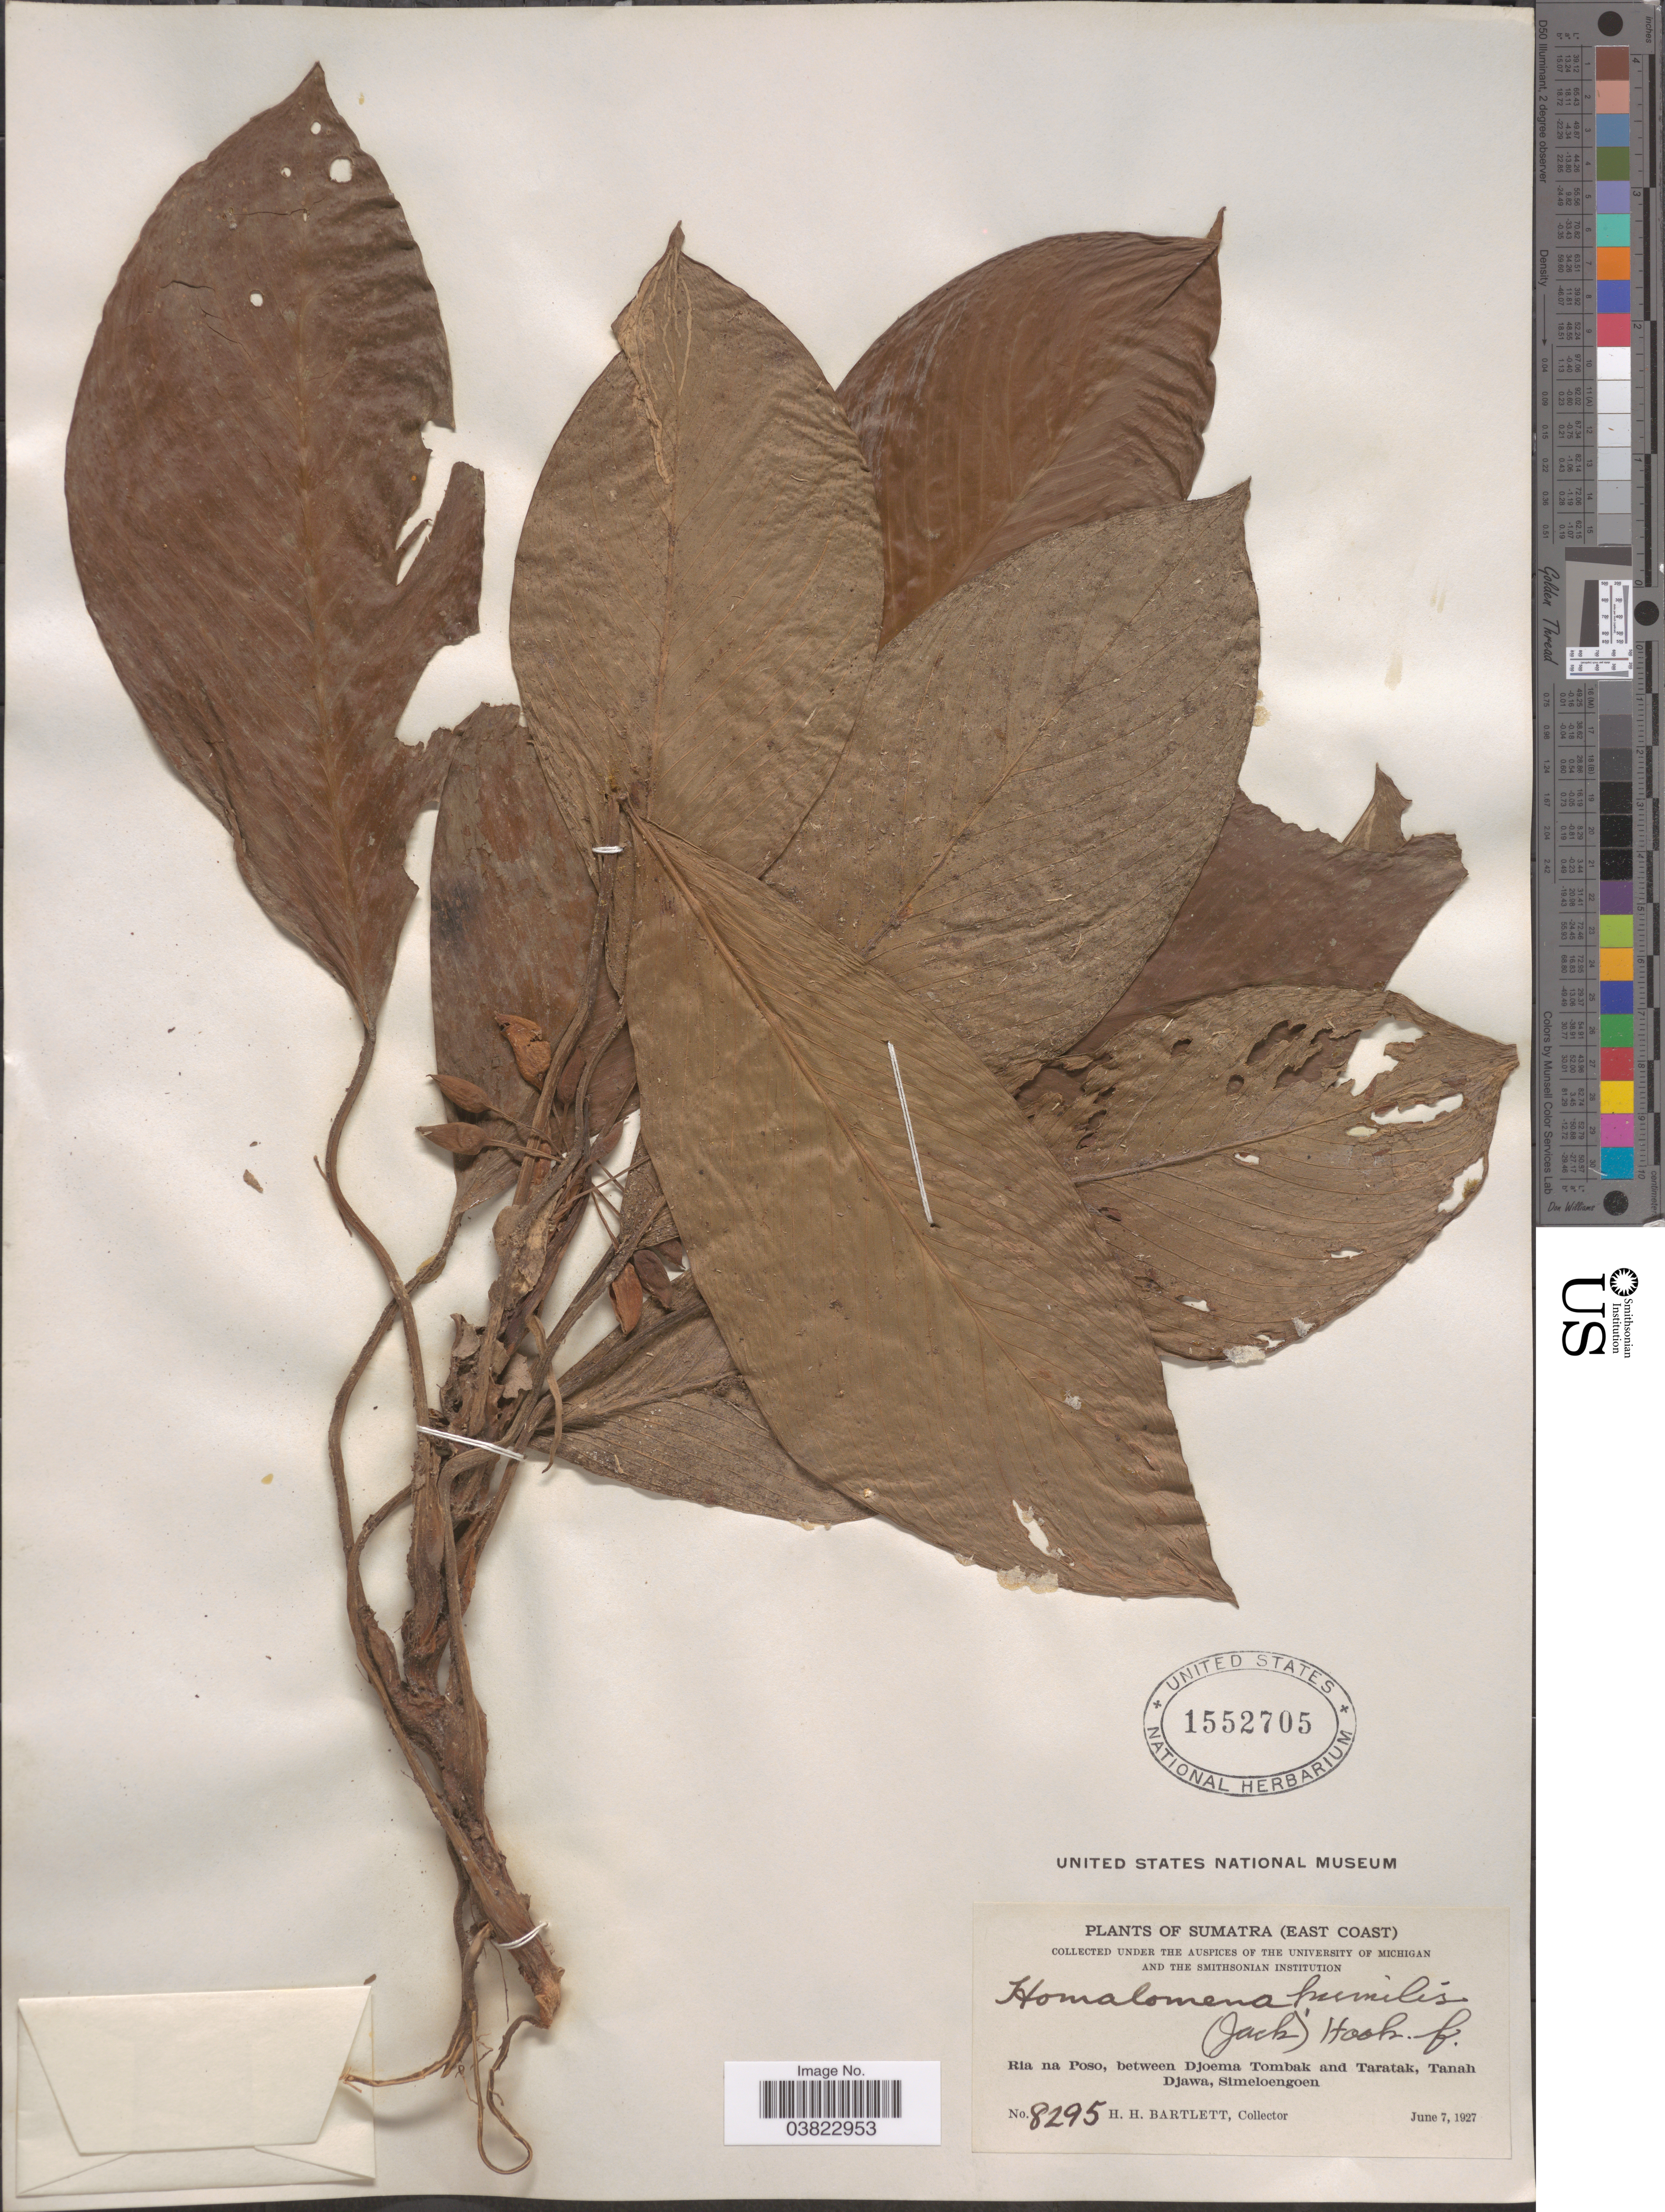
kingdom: Plantae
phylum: Tracheophyta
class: Liliopsida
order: Alismatales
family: Araceae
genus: Homalomena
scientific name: Homalomena humilis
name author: (Jack) Hook. f.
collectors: H. H. Bartlett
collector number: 8295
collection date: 1927-06-07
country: Indonesia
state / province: Sumatra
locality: (East Coast). Ria na Poso, between Djoema Tombak and Taratak, Tanah Djawa, Simeloengoen.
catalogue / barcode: US 1552705